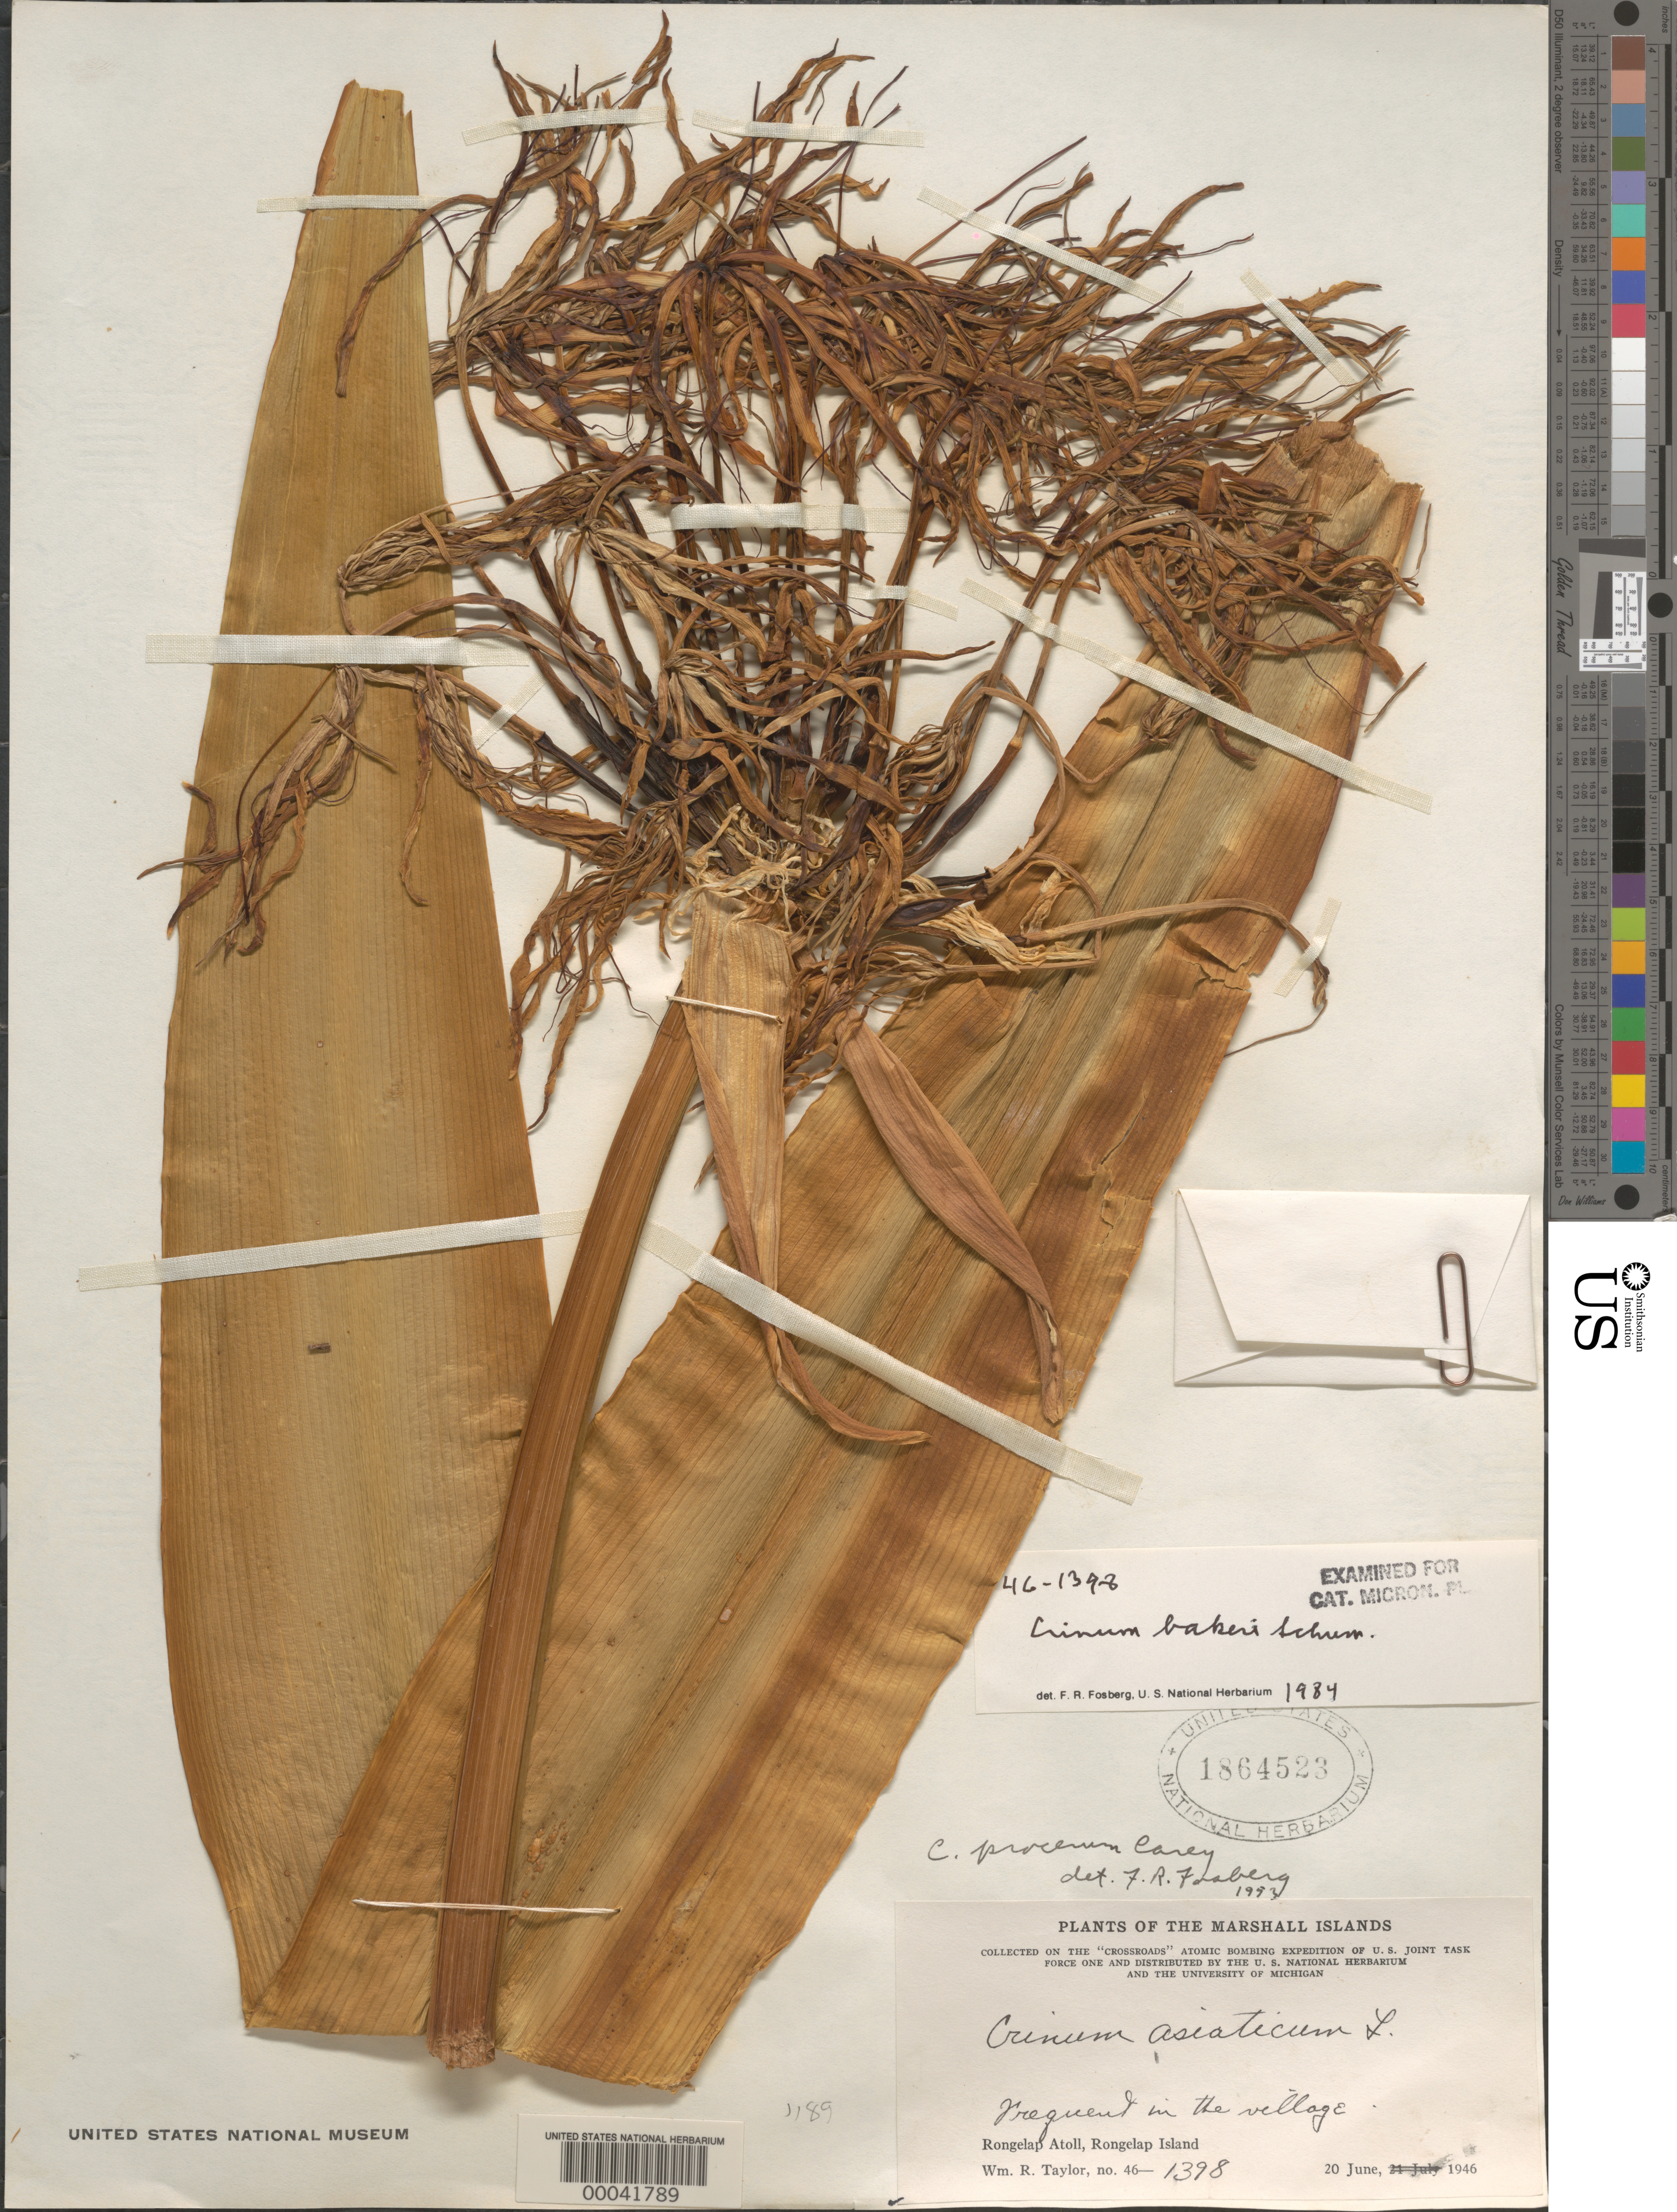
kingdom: Plantae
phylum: Tracheophyta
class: Liliopsida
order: Asparagales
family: Amaryllidaceae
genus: Crinum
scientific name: Crinum bakeri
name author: K. Schum.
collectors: W. R. Taylor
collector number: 46-1398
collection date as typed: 20 Jun 1946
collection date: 1946-06-20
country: Marshall Islands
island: Rongelap Atoll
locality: Rongelap Islet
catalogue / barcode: US 1864523